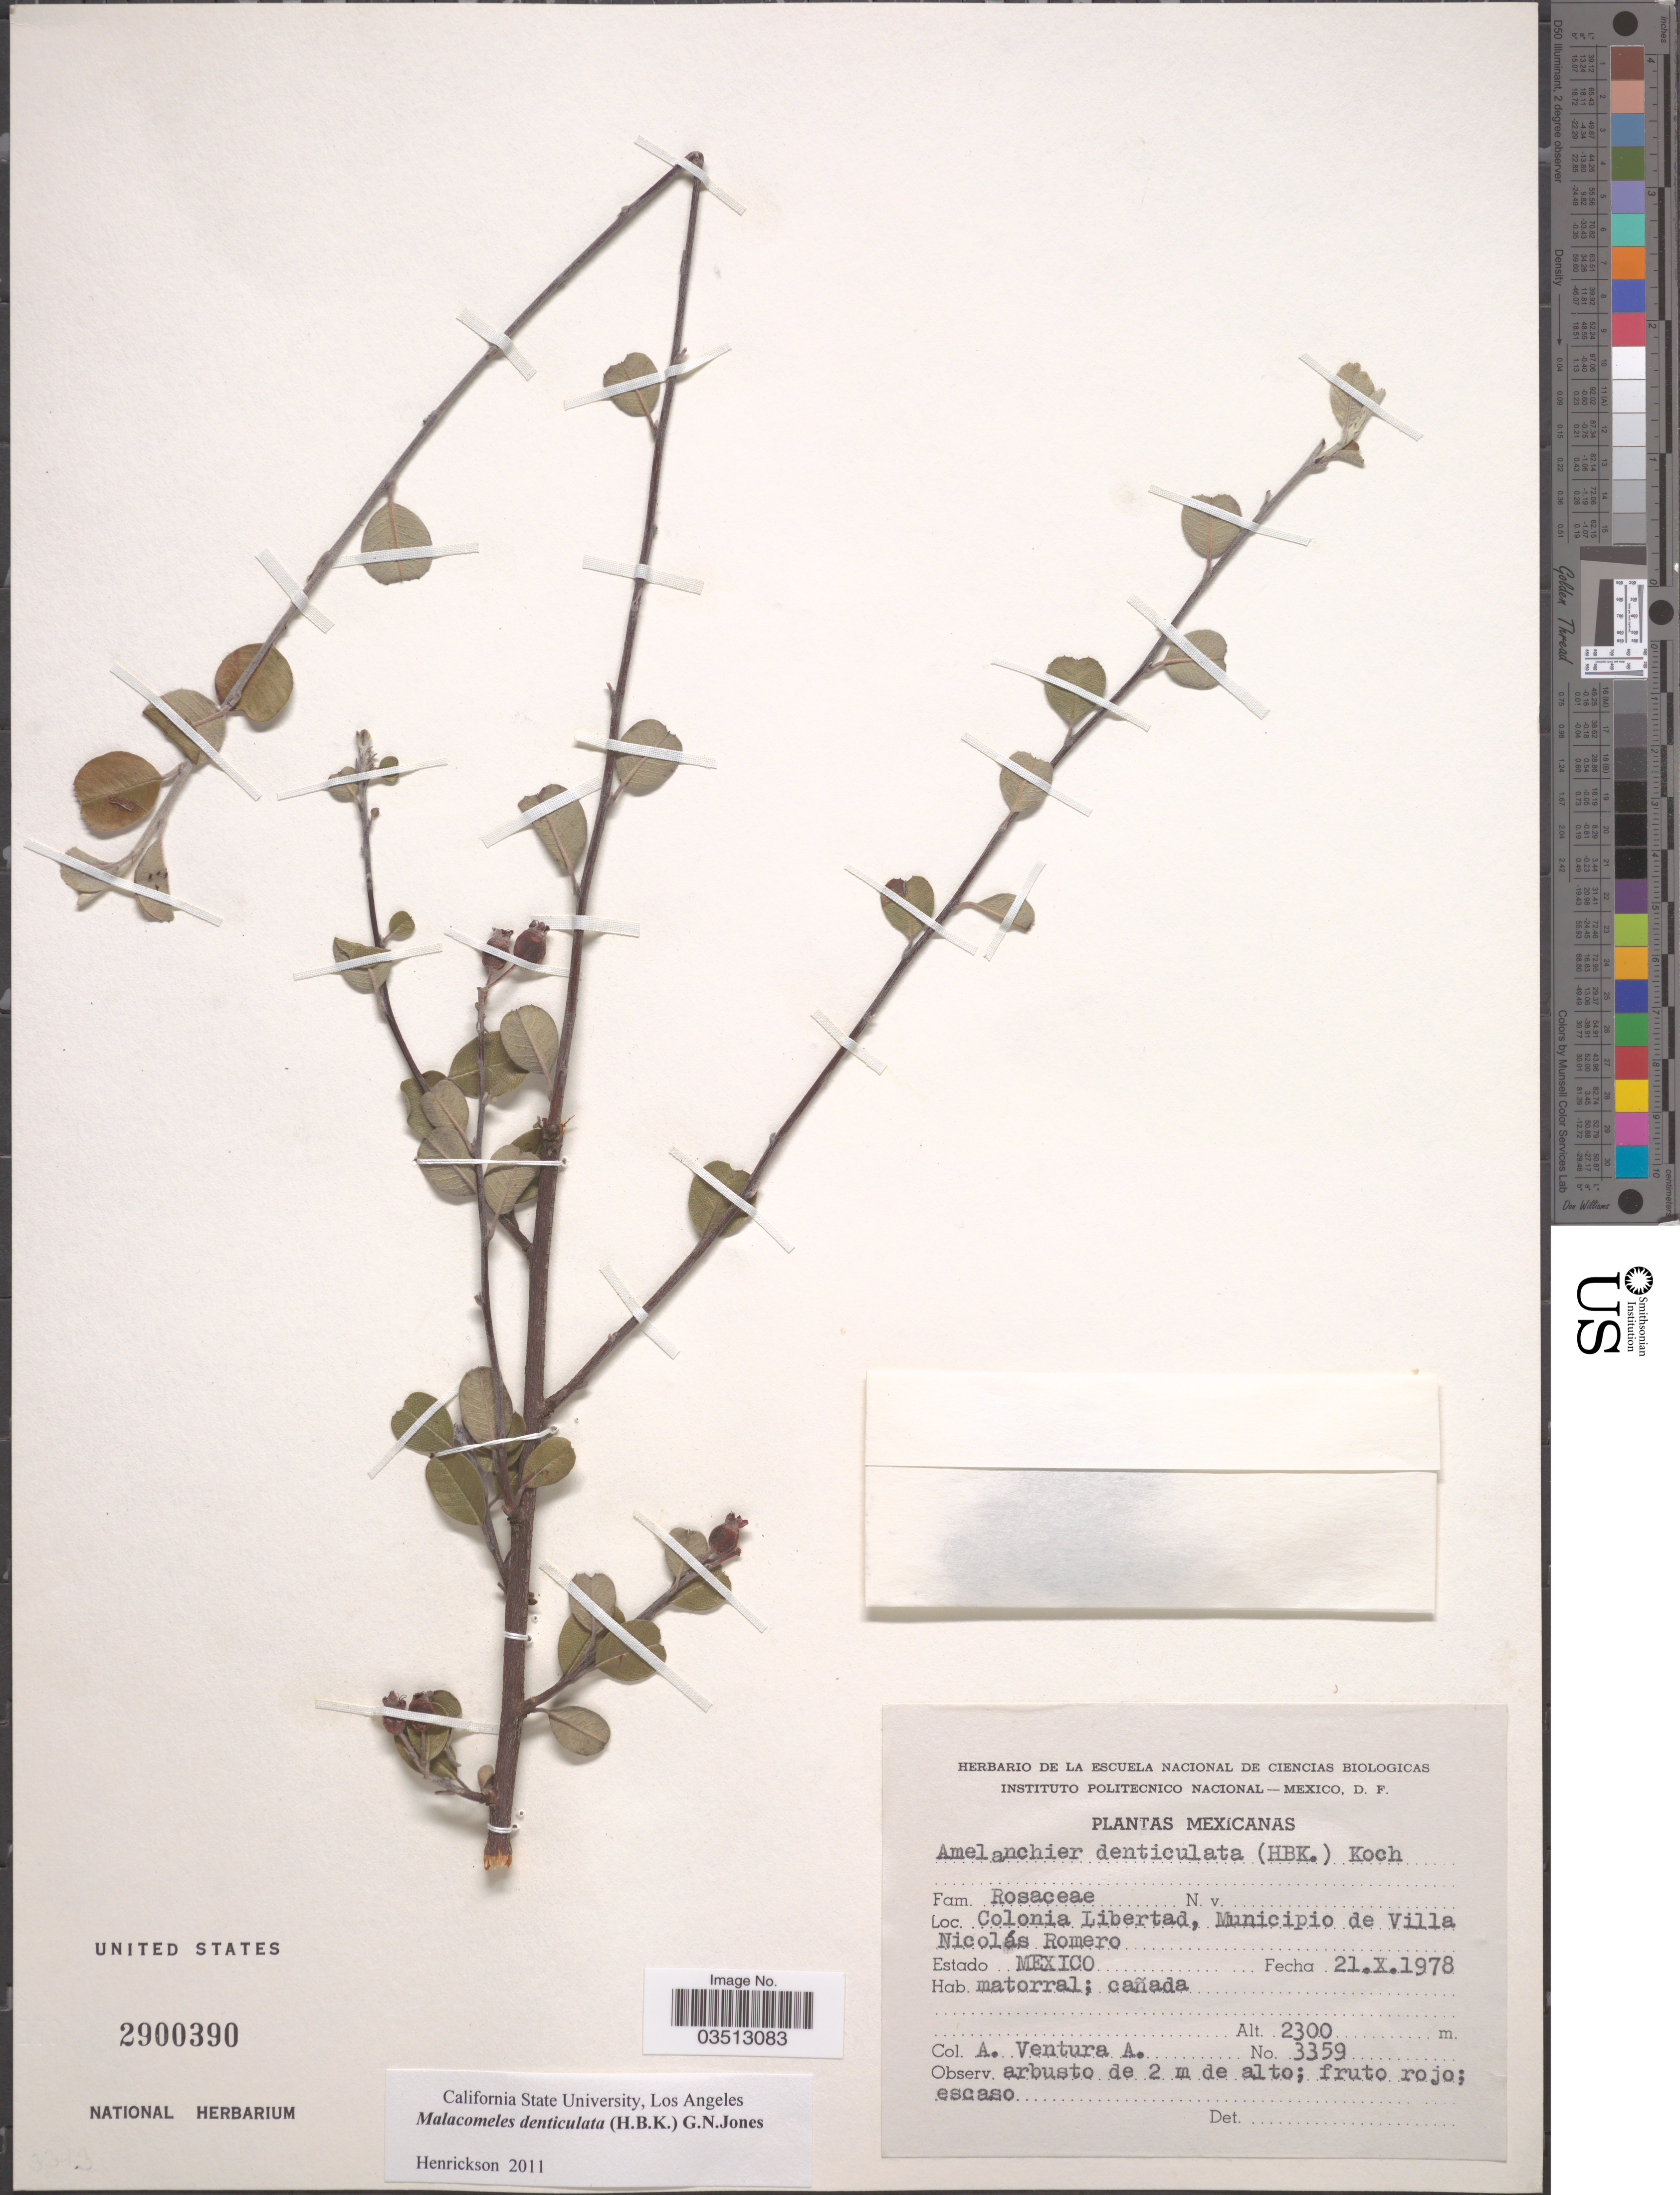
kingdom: Plantae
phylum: Tracheophyta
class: Magnoliopsida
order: Rosales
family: Rosaceae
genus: Malacomeles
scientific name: Malacomeles denticulata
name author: (Kunth) G.N. Jones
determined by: Henrickson, James, (CSLA), California State University at Los Angeles (UNITED STATES)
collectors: A. Ventura A.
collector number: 3359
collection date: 1978-10-21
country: Mexico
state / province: México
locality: Colonia Libertad, Municipio de Villa Nicolás Romero.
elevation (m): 2300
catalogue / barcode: US 2900390